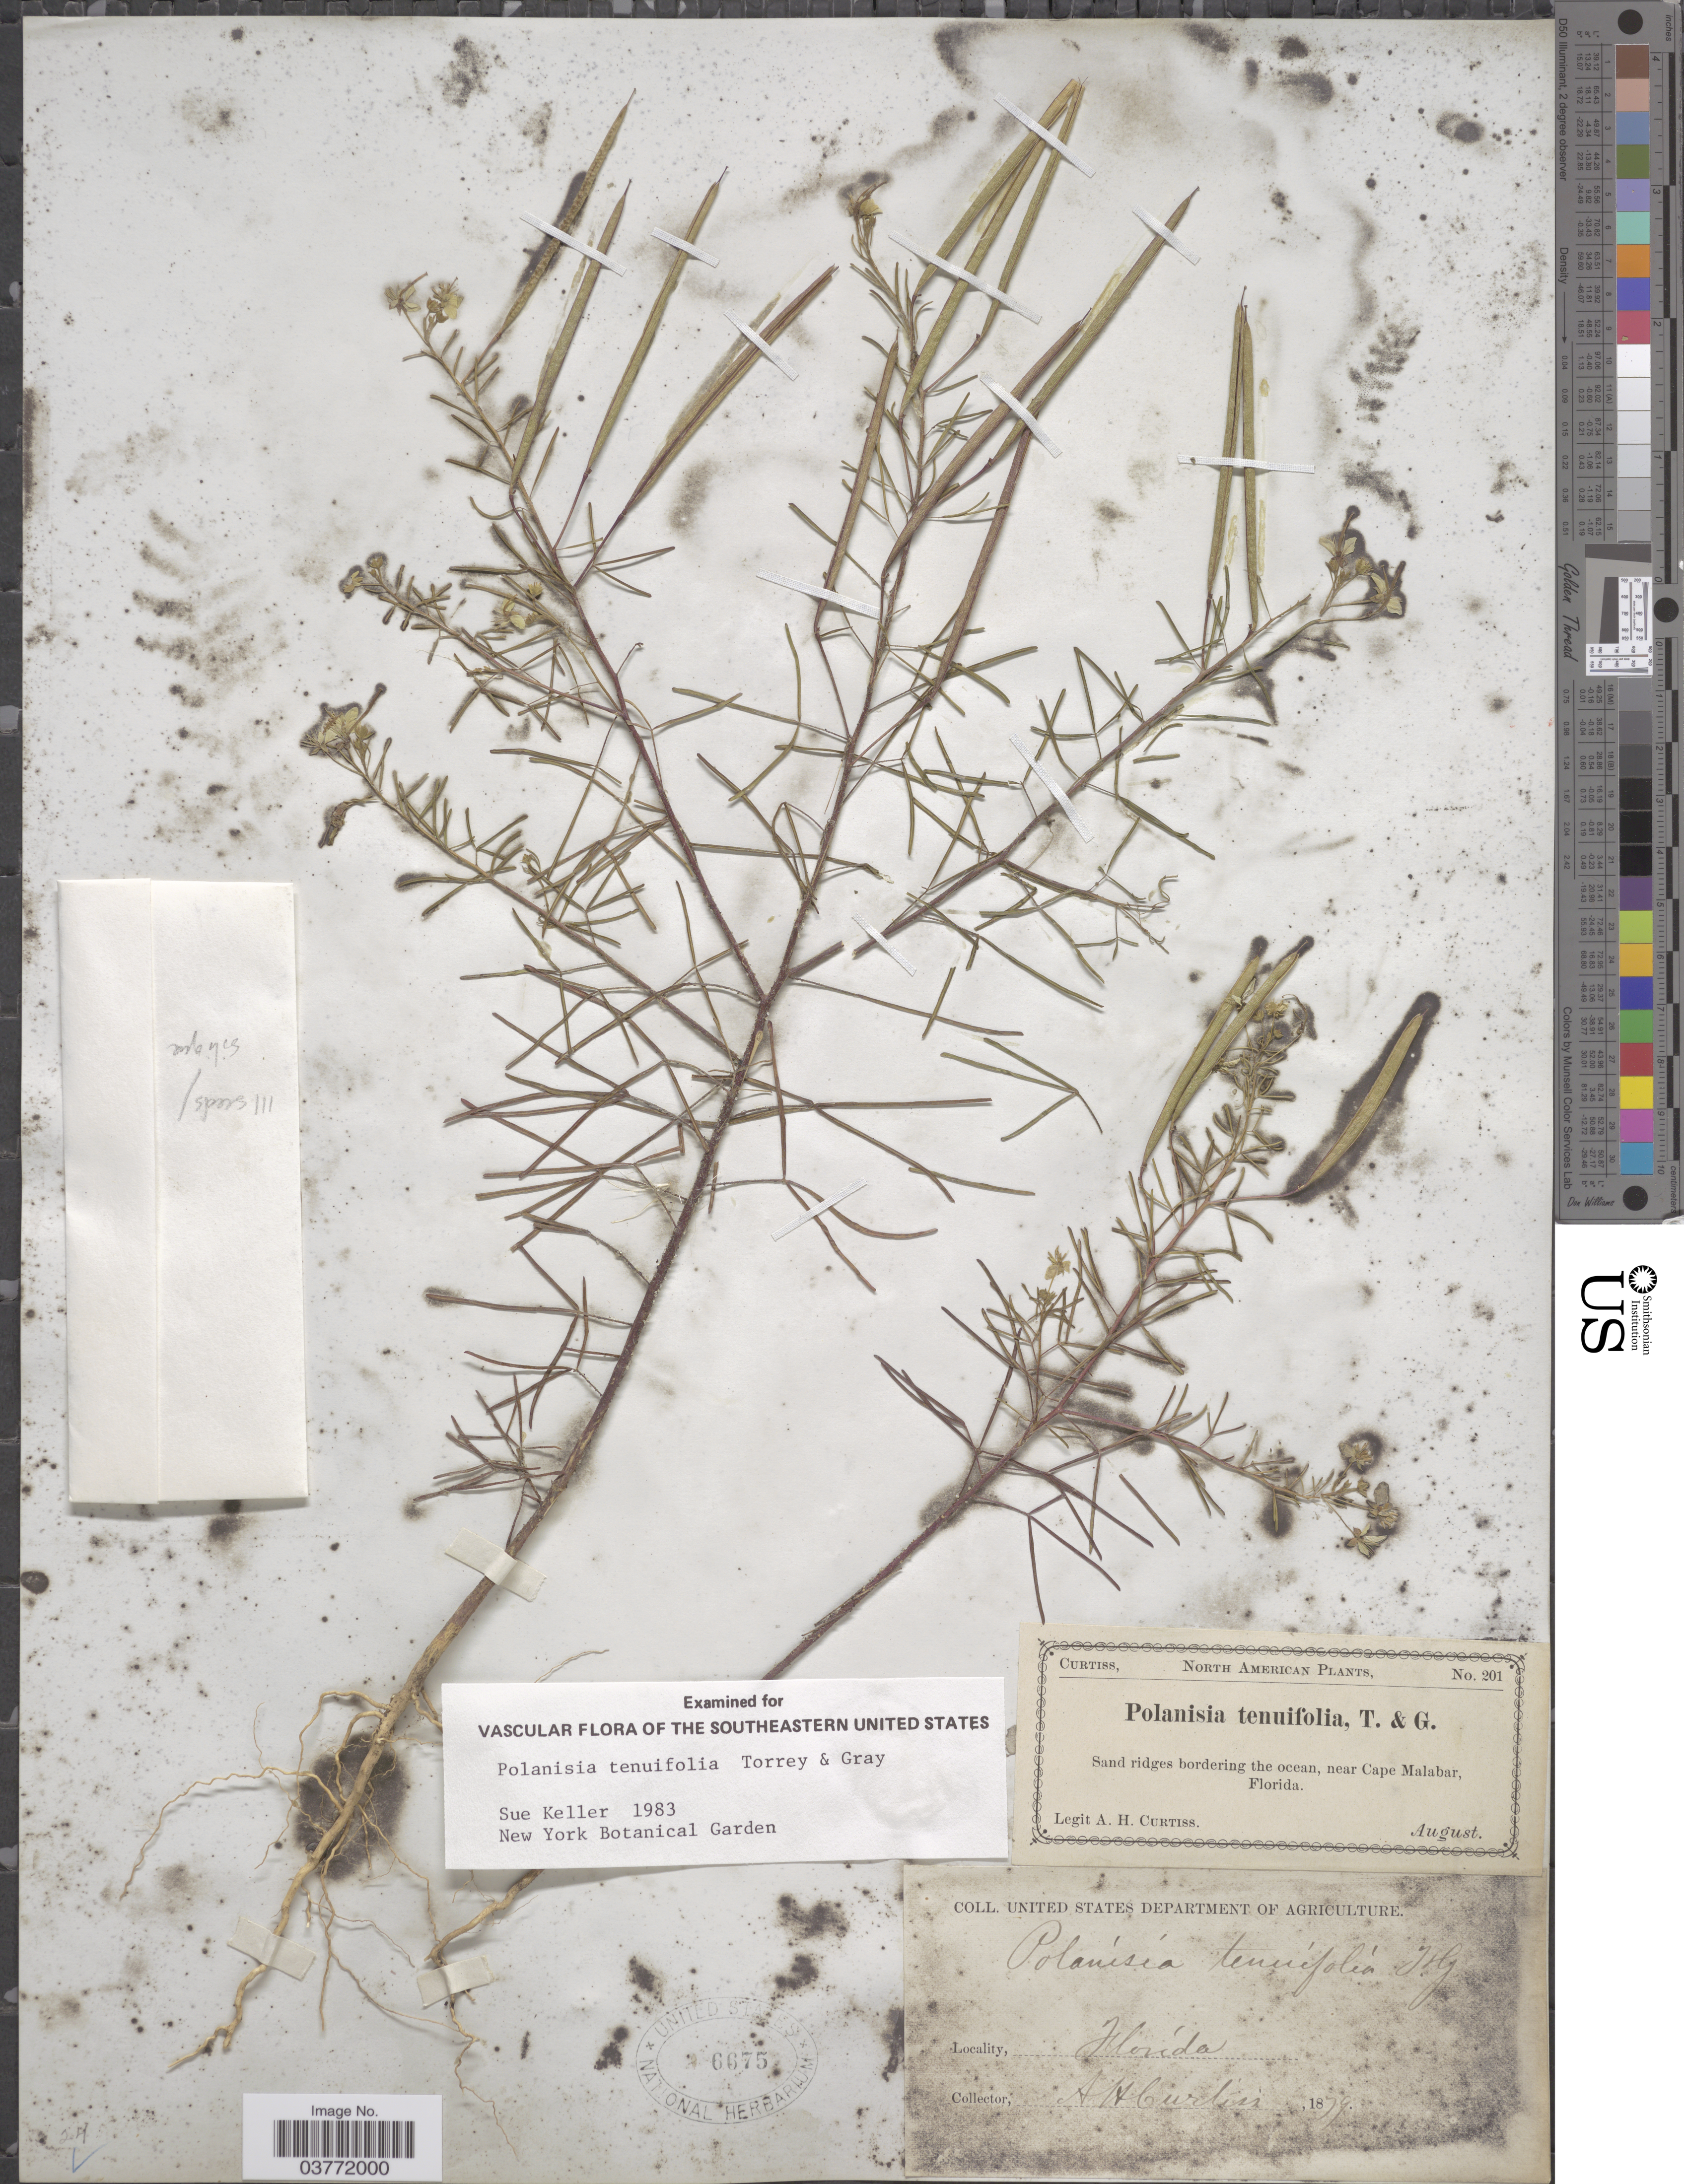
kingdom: Plantae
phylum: Tracheophyta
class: Magnoliopsida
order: Brassicales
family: Cleomaceae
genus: Polanisia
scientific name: Polanisia tenuifolia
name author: Torr. & A. Gray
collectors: A. H. Curtiss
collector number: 201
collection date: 1879-08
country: United States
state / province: Florida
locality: Sand ridges bordering the ocean, near Cape Malabar.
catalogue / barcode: US 6675